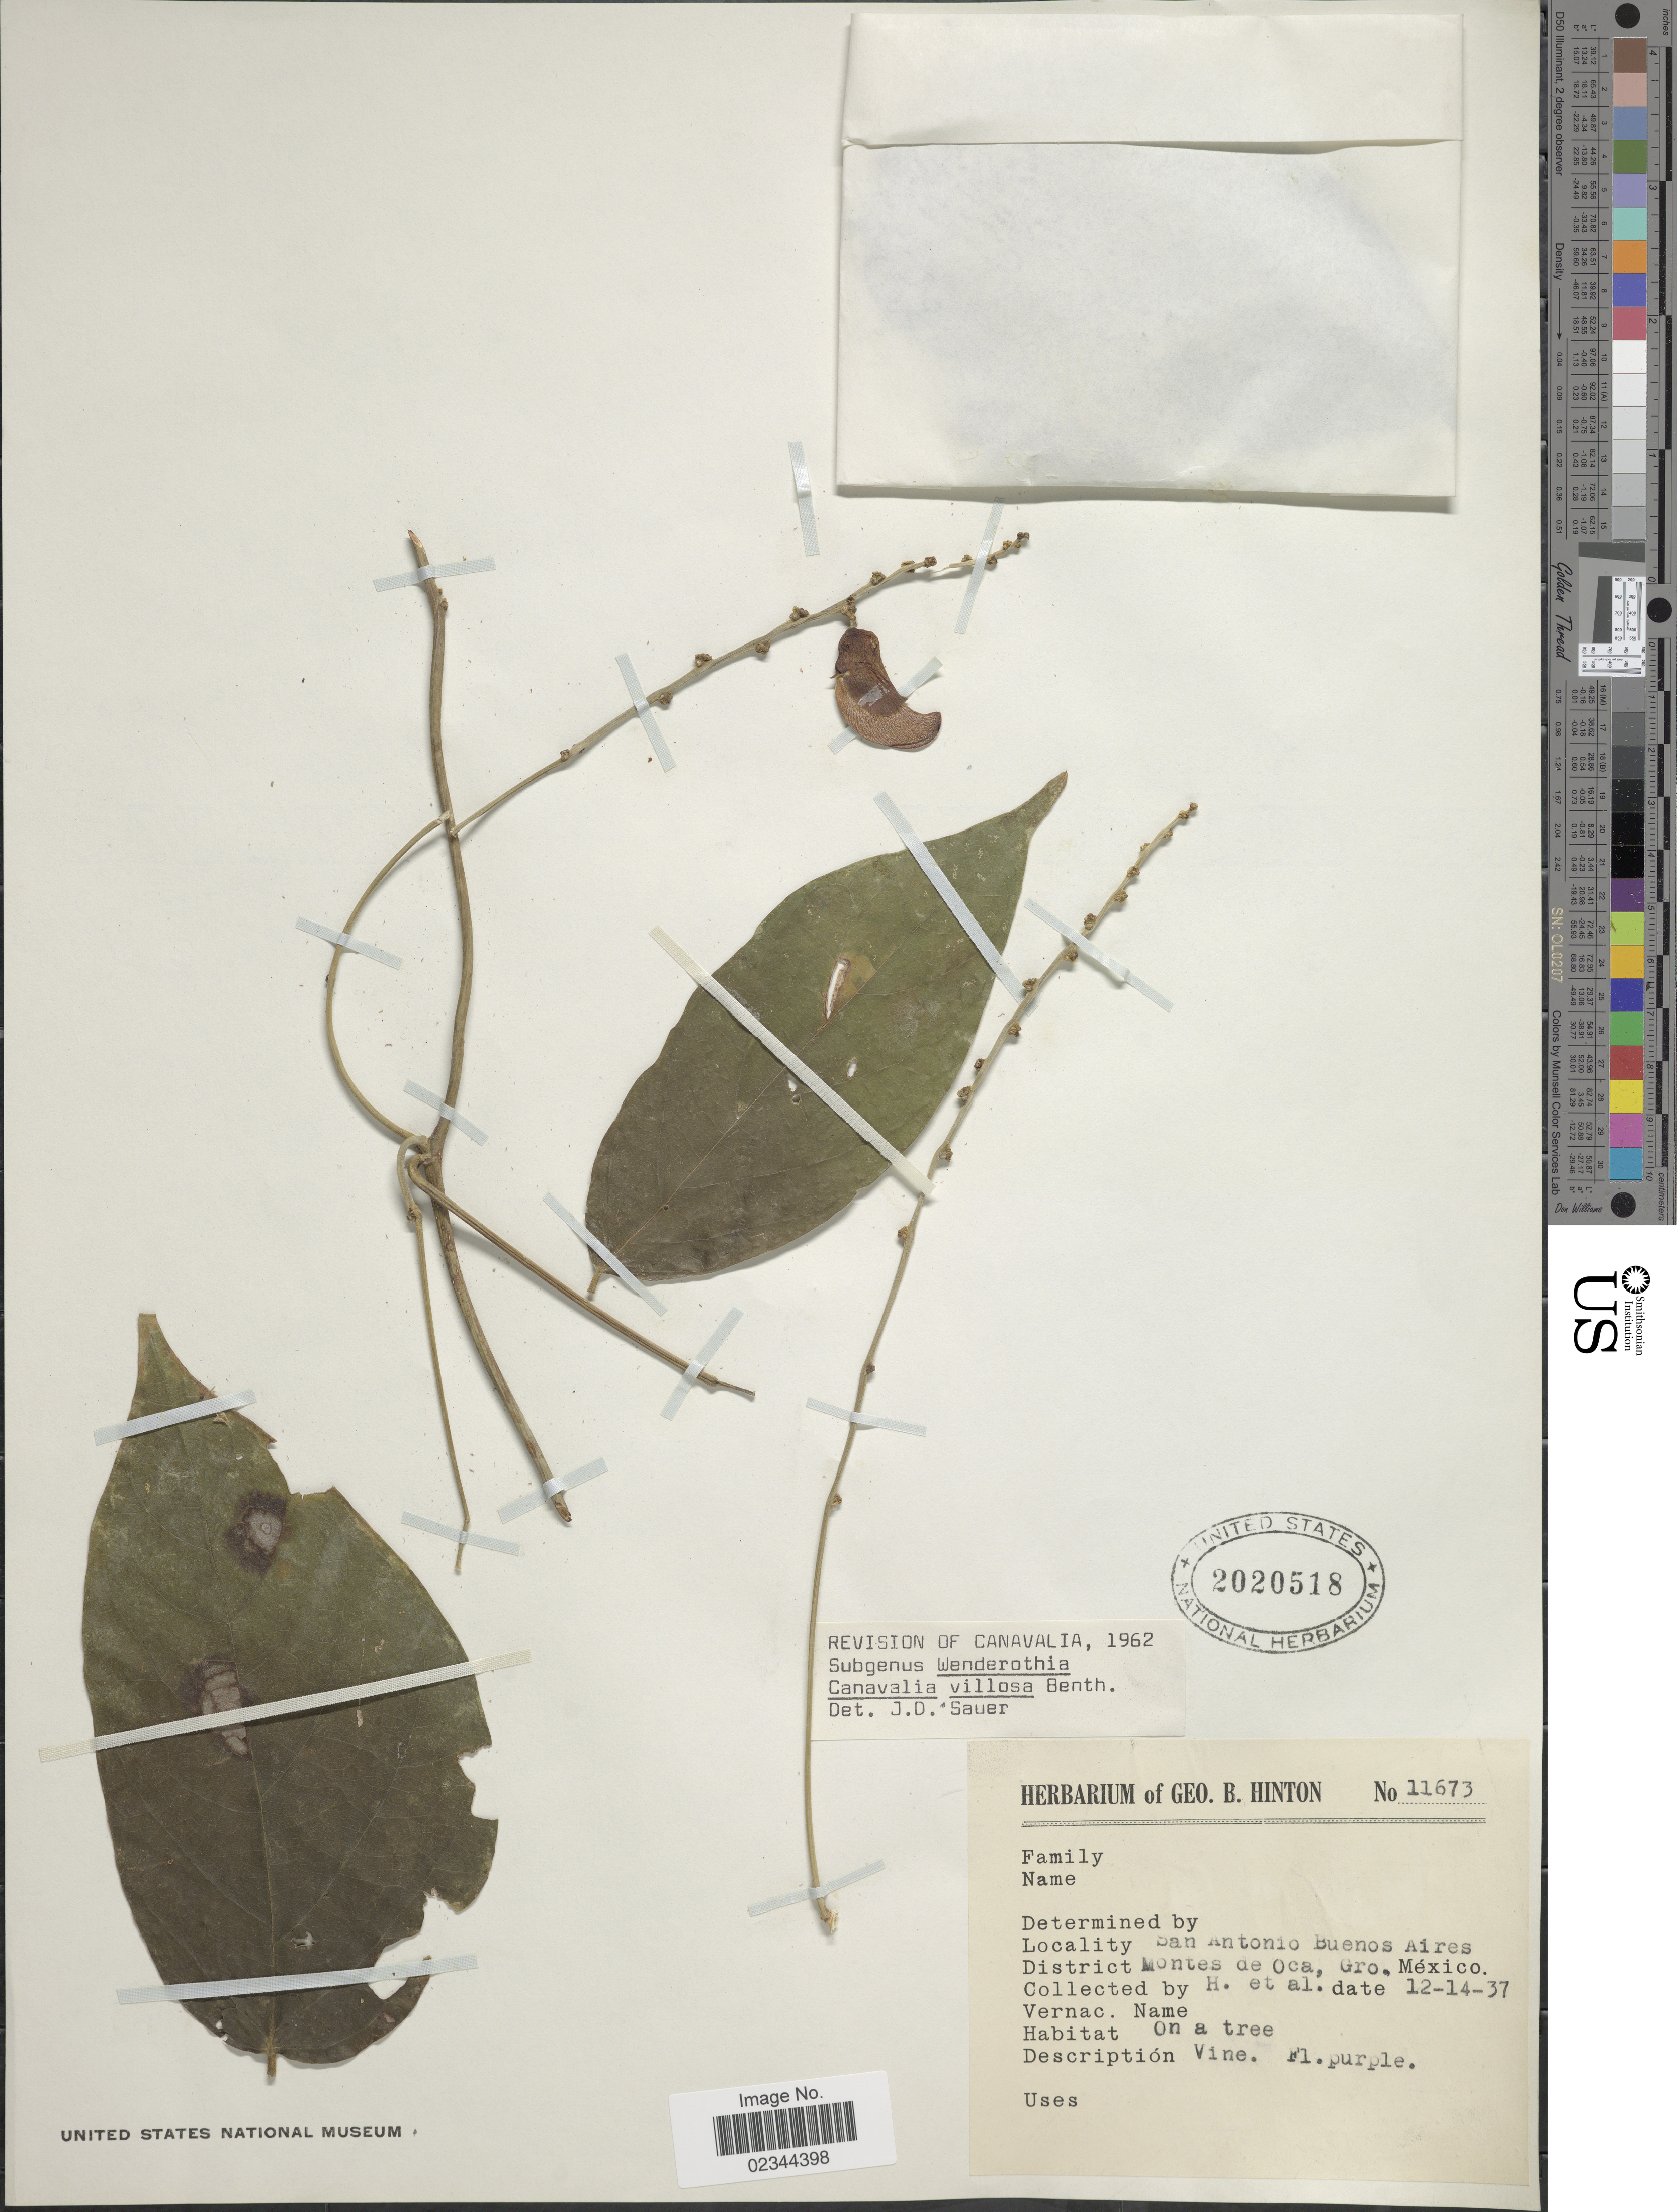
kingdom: Plantae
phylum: Tracheophyta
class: Magnoliopsida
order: Fabales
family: Fabaceae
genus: Canavalia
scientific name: Canavalia villosa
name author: Benth.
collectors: G. B. Hinton & et al.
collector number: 11673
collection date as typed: Transcribed d/m/y: 14/12/37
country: Mexico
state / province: Guerrero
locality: San Antonio Buenos Aires, District Montes de Oca.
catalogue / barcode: US 2020518